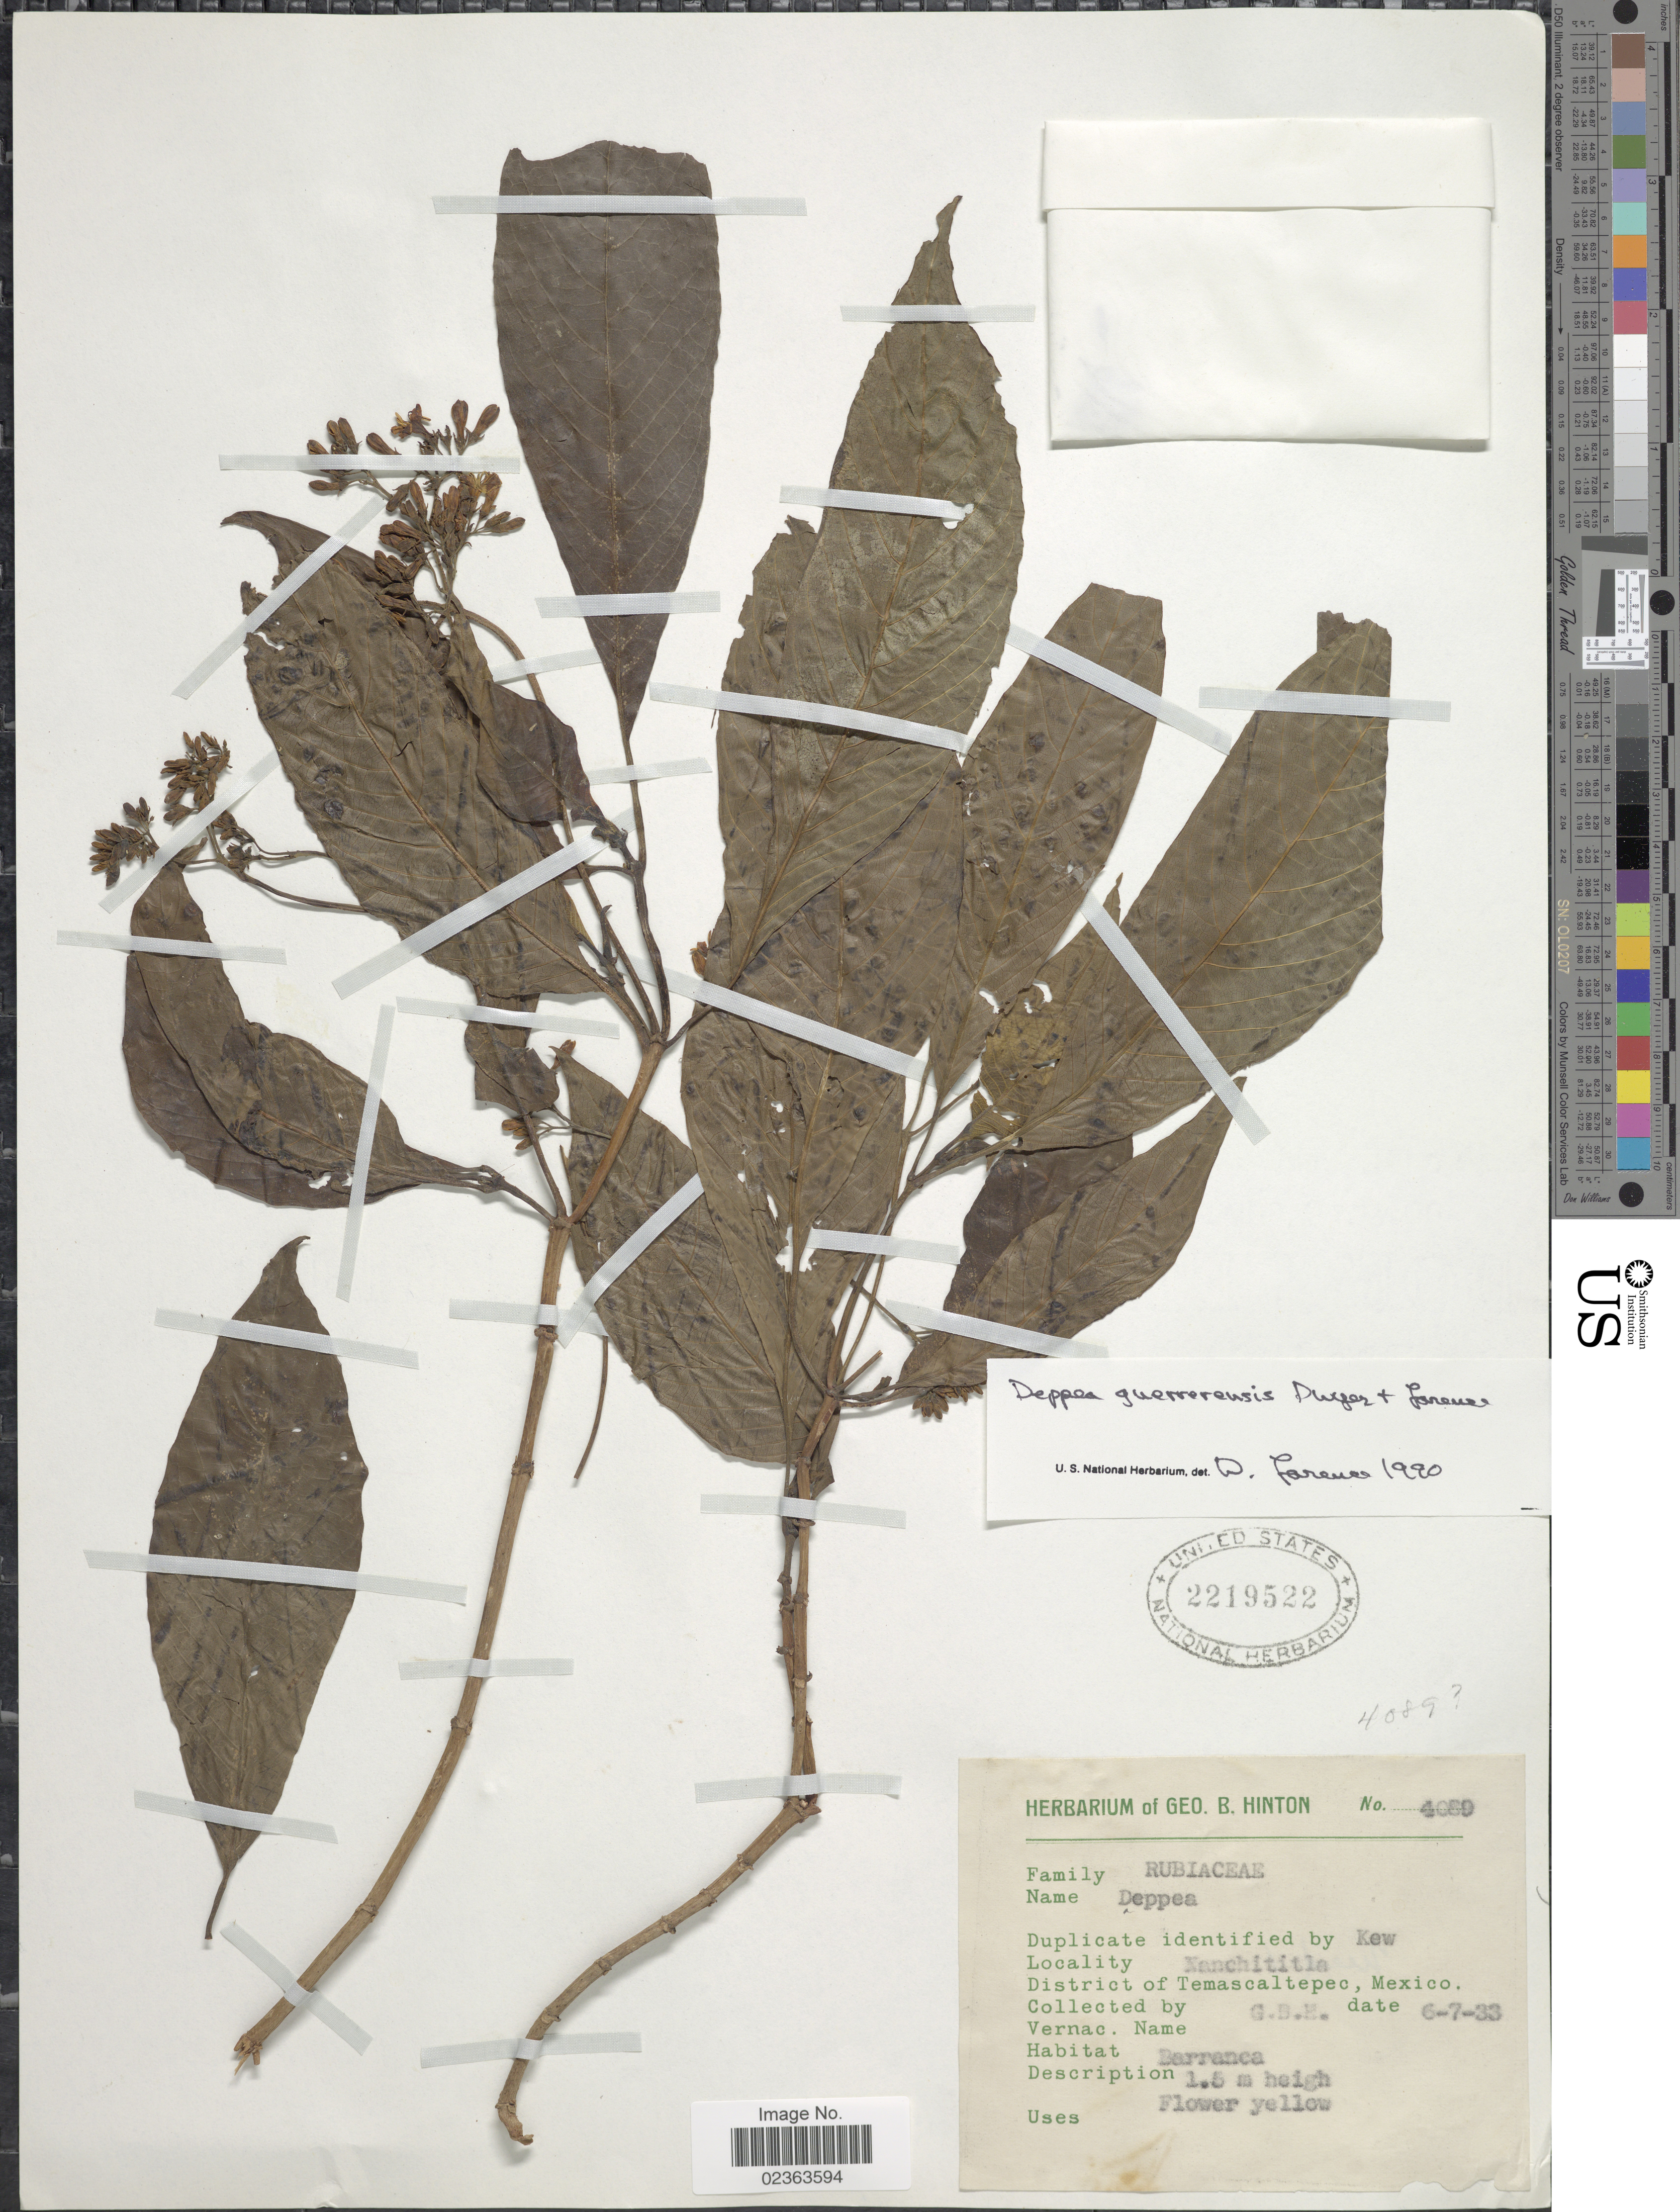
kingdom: Plantae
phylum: Tracheophyta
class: Magnoliopsida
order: Gentianales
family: Rubiaceae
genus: Deppea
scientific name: Deppea guerrerensis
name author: Dwyer & Lorence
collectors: G. B. Hinton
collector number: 4089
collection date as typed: Transcribed d/m/y: 7/6/33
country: Mexico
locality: Kanchititla, District of Temascaltepec, Barranca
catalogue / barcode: US 2219522